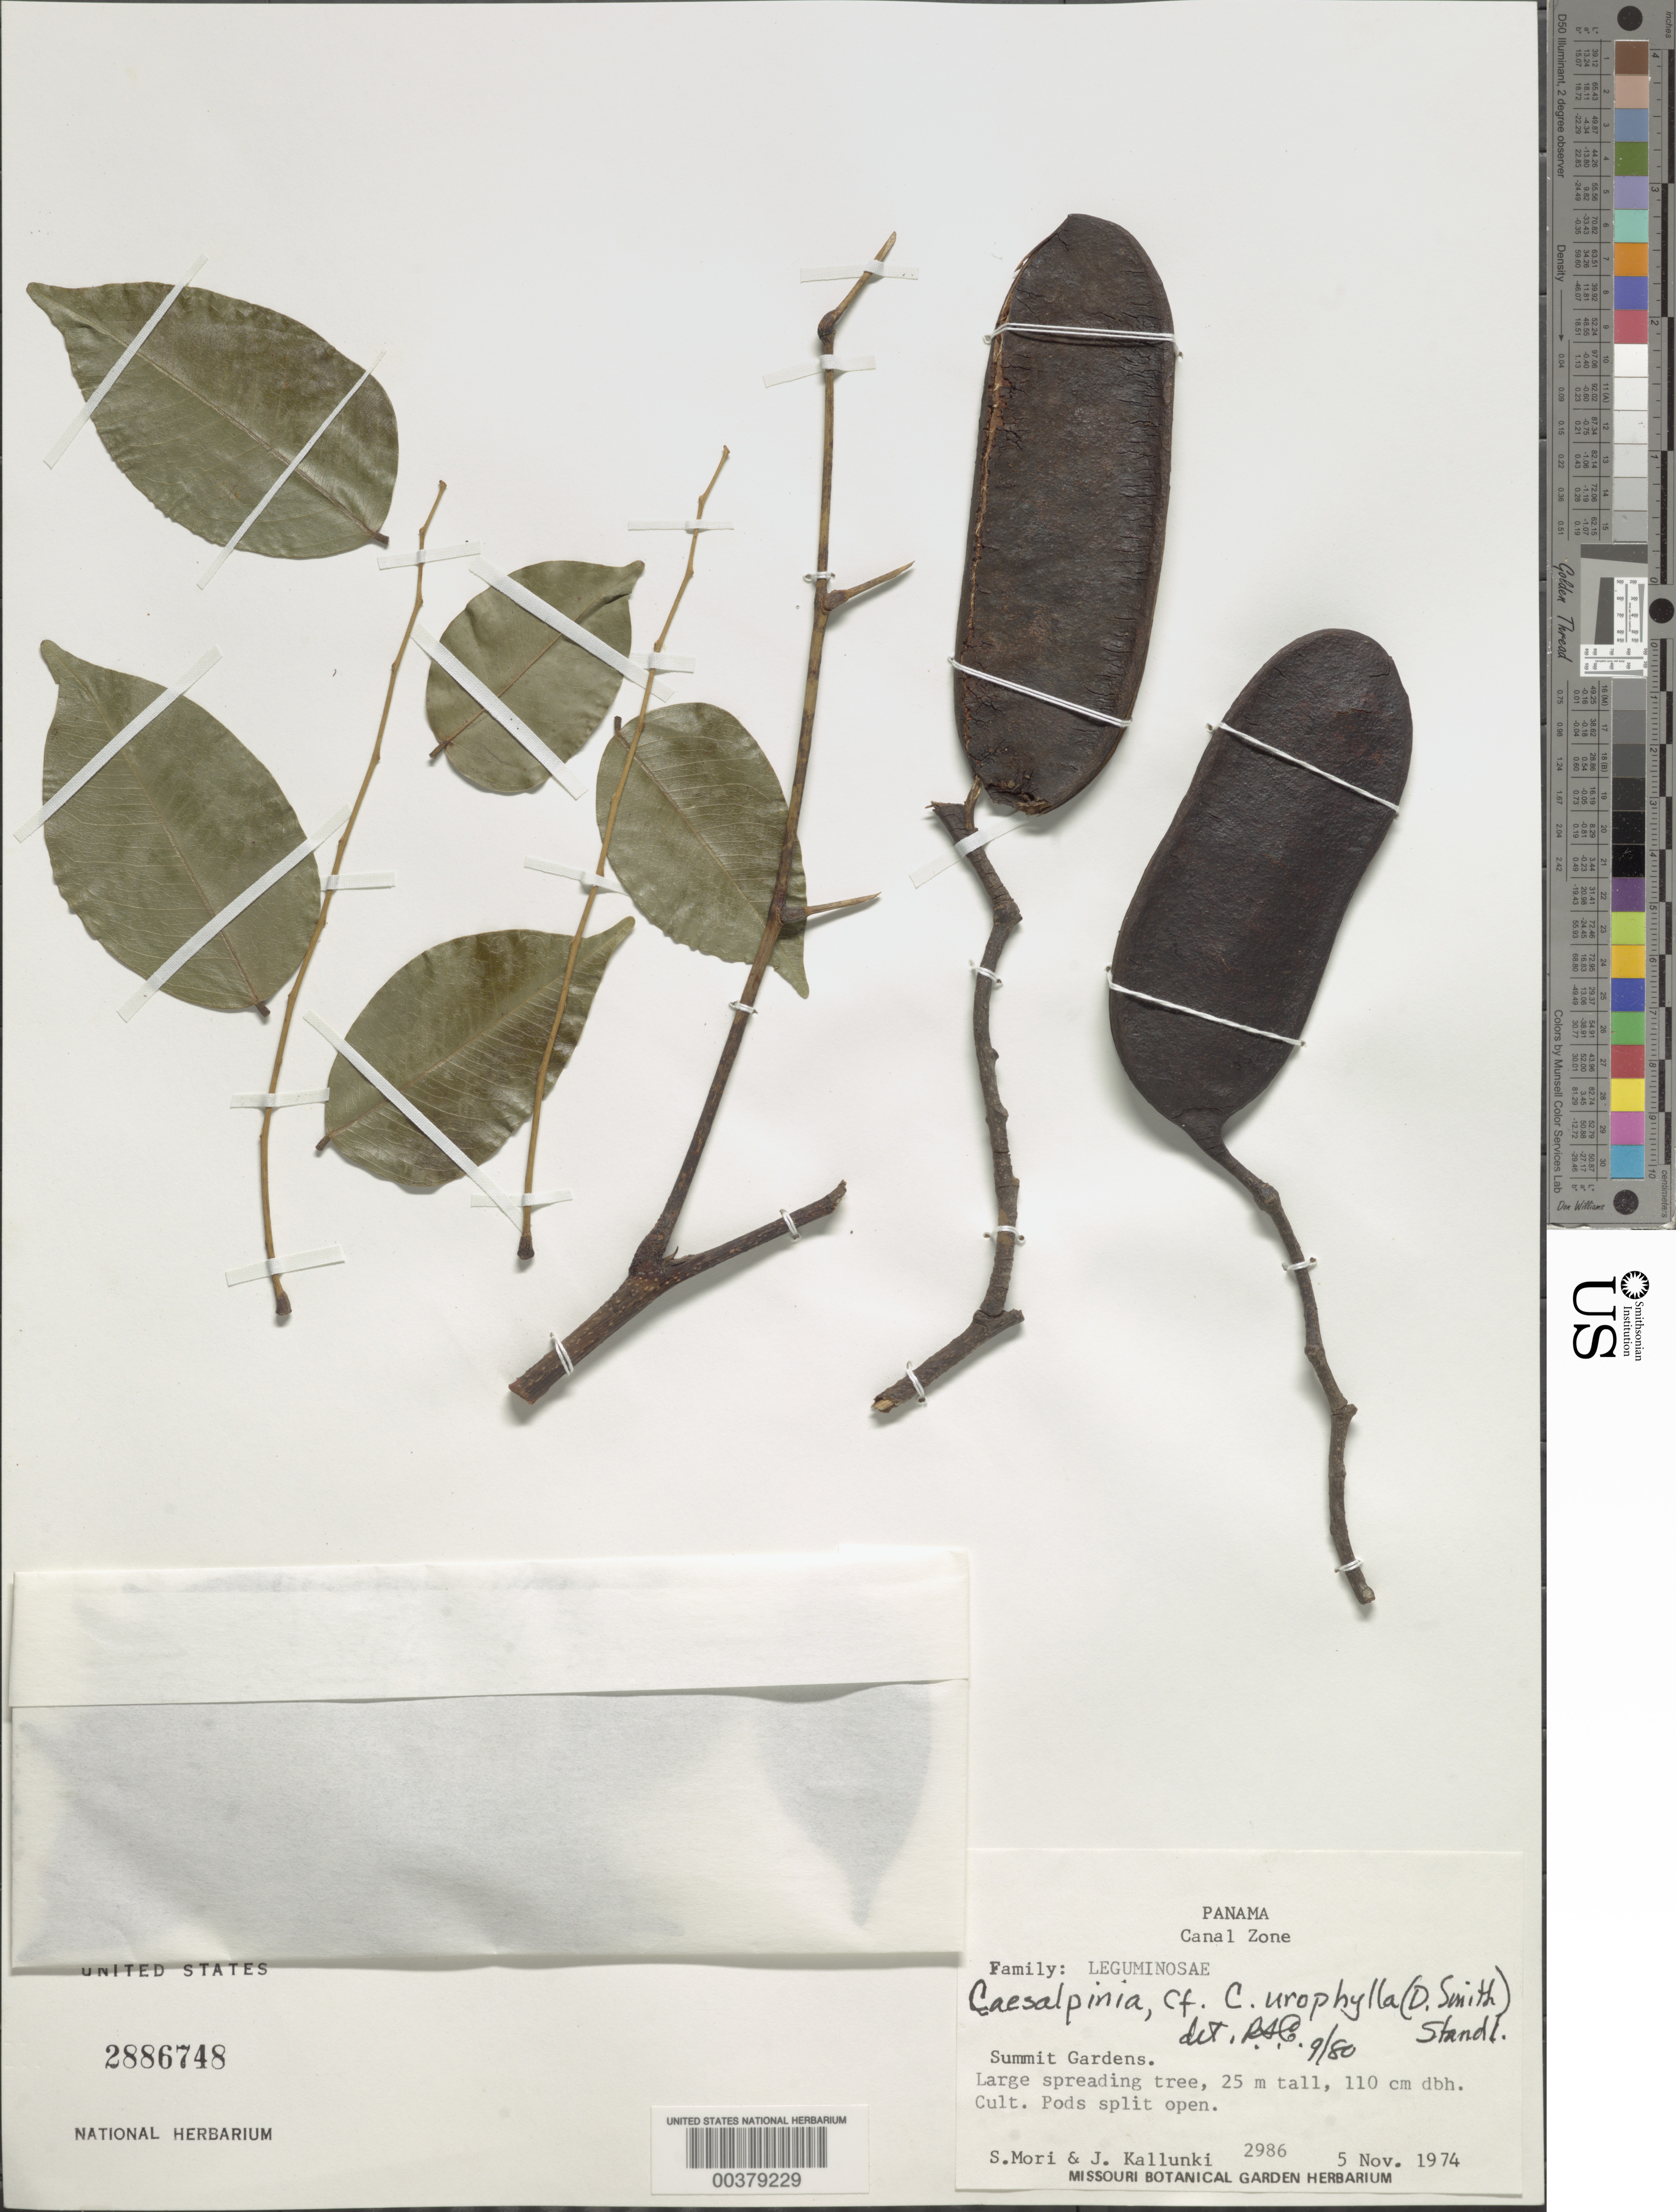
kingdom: Plantae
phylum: Tracheophyta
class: Magnoliopsida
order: Fabales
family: Fabaceae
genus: Guilandina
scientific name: Guilandina urophylla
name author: (Donn. Sm.) Britton & Rose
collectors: J. N. Rose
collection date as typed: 11 Sep 1920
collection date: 1920-09-11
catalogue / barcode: US 2886748